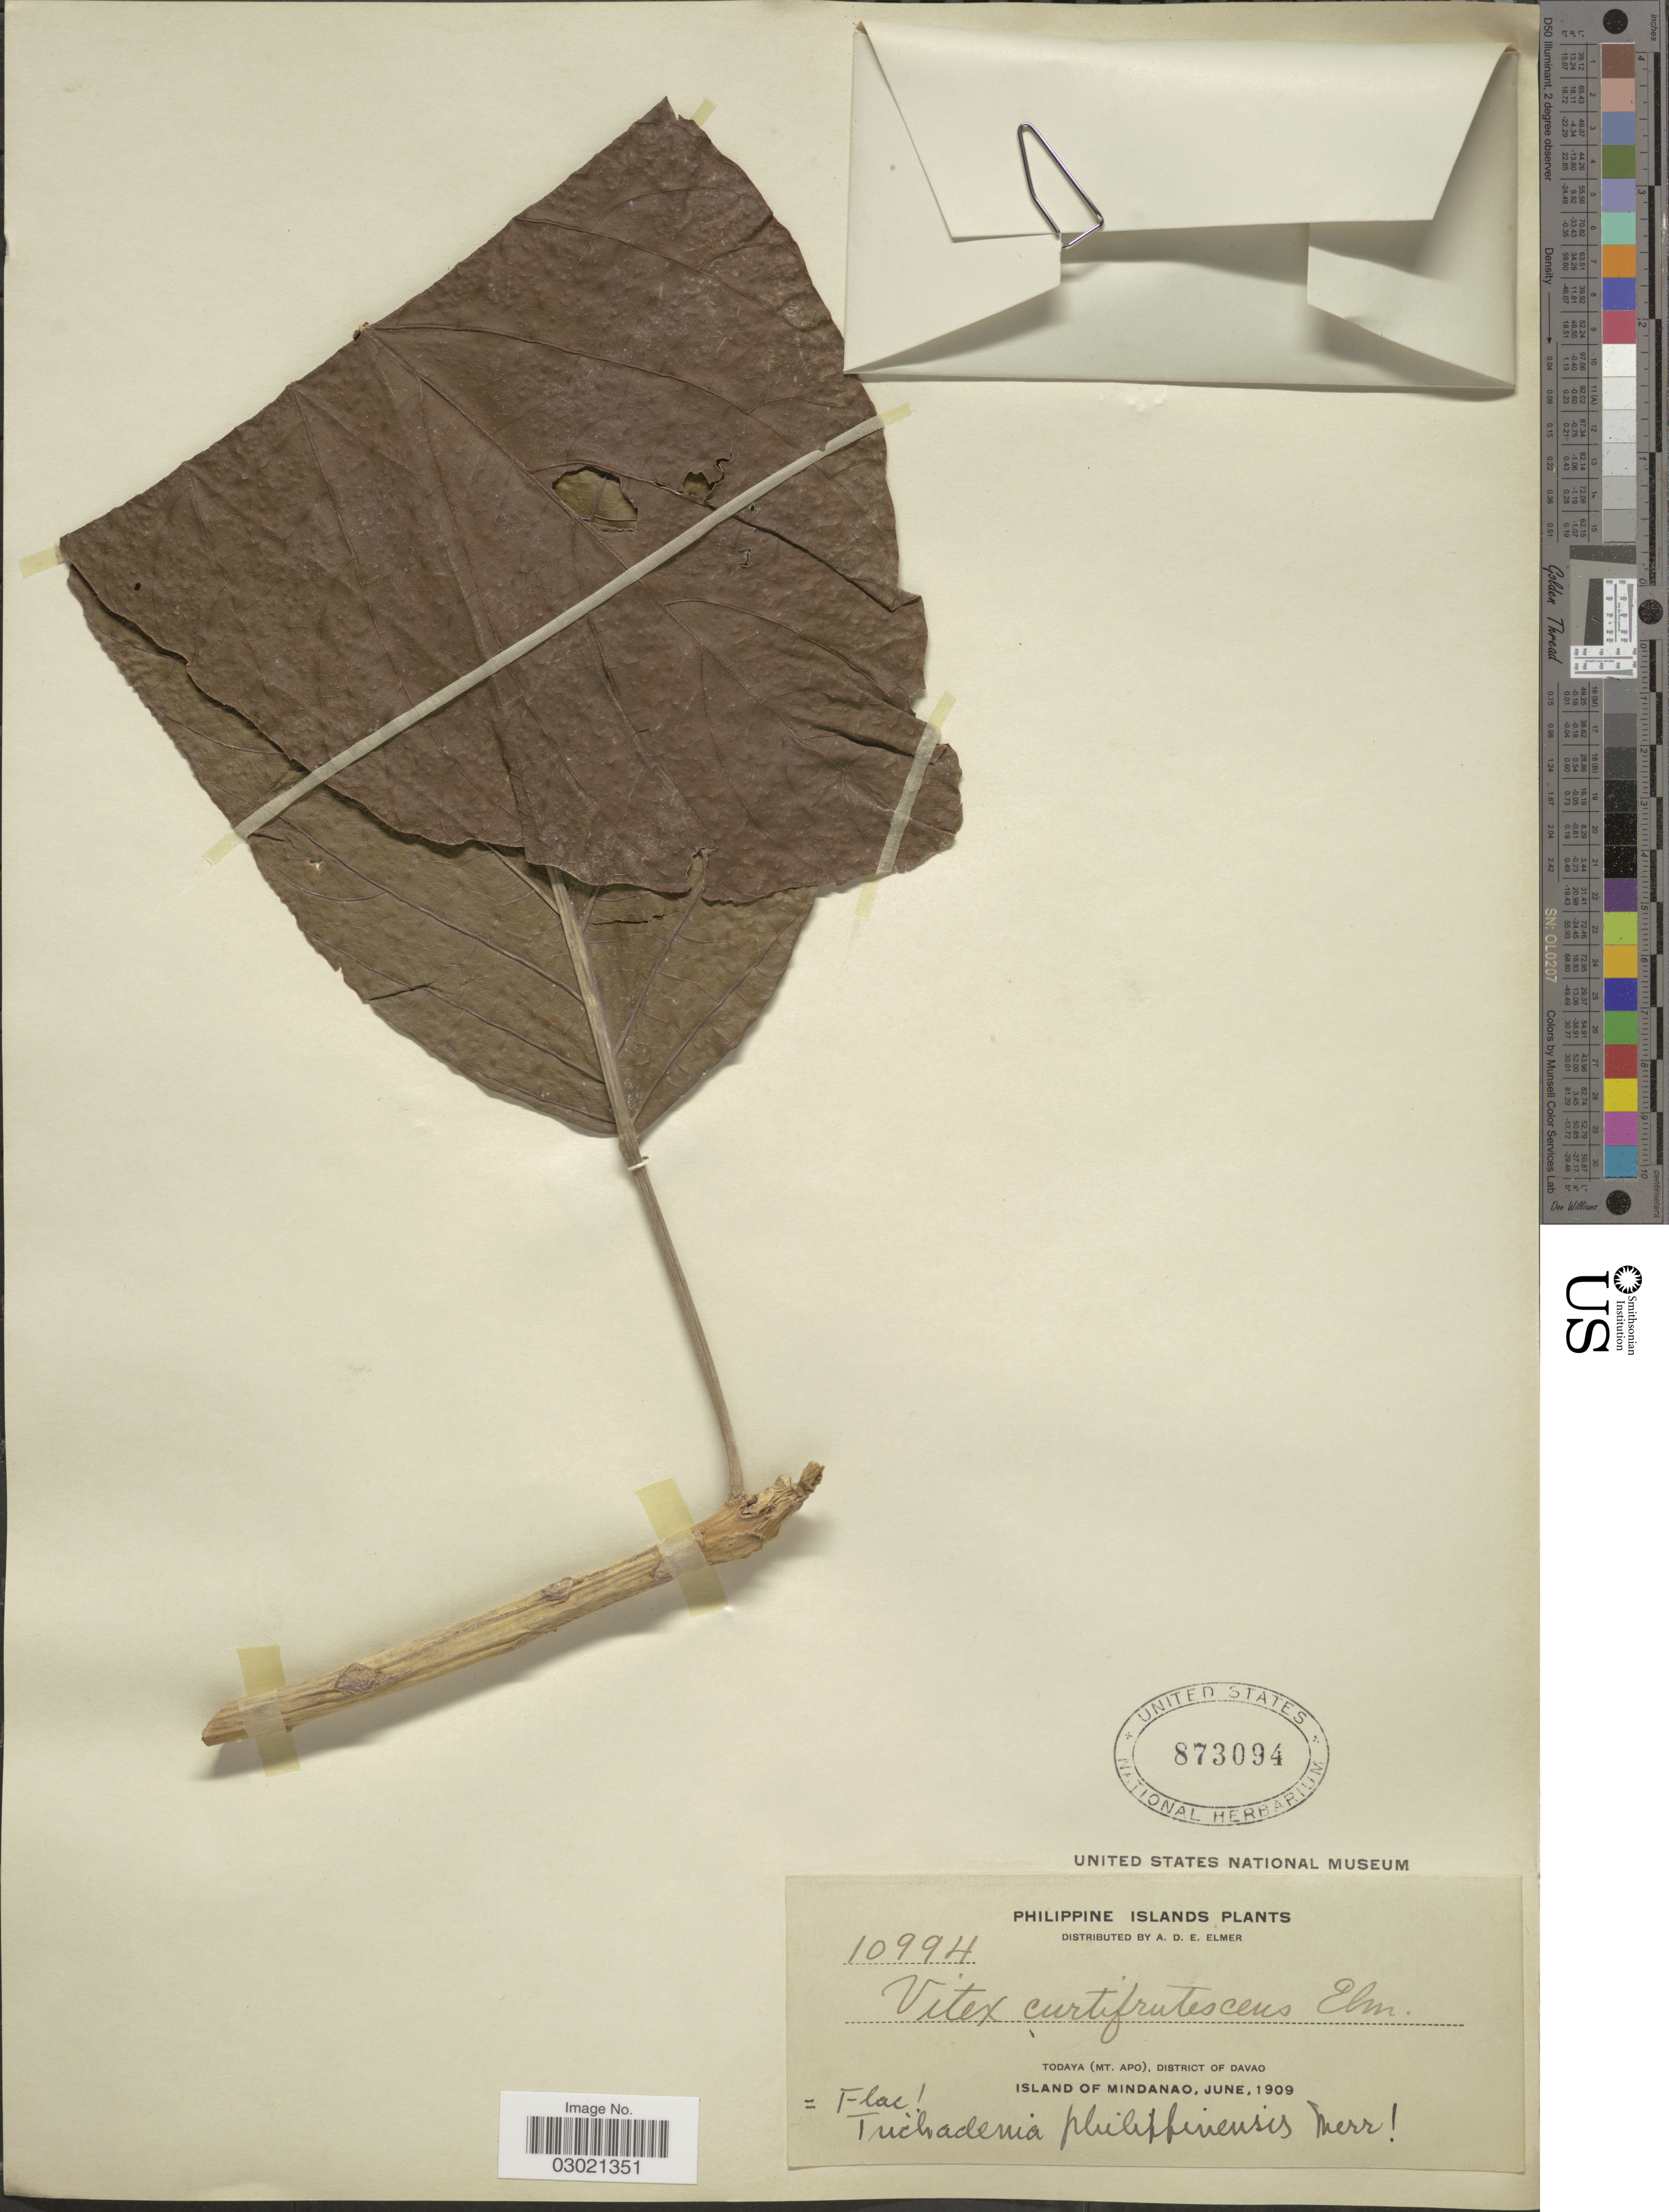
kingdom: Plantae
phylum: Tracheophyta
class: Magnoliopsida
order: Malpighiales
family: Achariaceae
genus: Trichadenia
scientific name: Trichadenia philippinensis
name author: Merr.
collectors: A. D. E. Elmer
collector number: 10994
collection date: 1909-06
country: Philippines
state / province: Davao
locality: Todaya (Mt. Apo), District of Davao. Island of Mindanao.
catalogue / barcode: US 873094